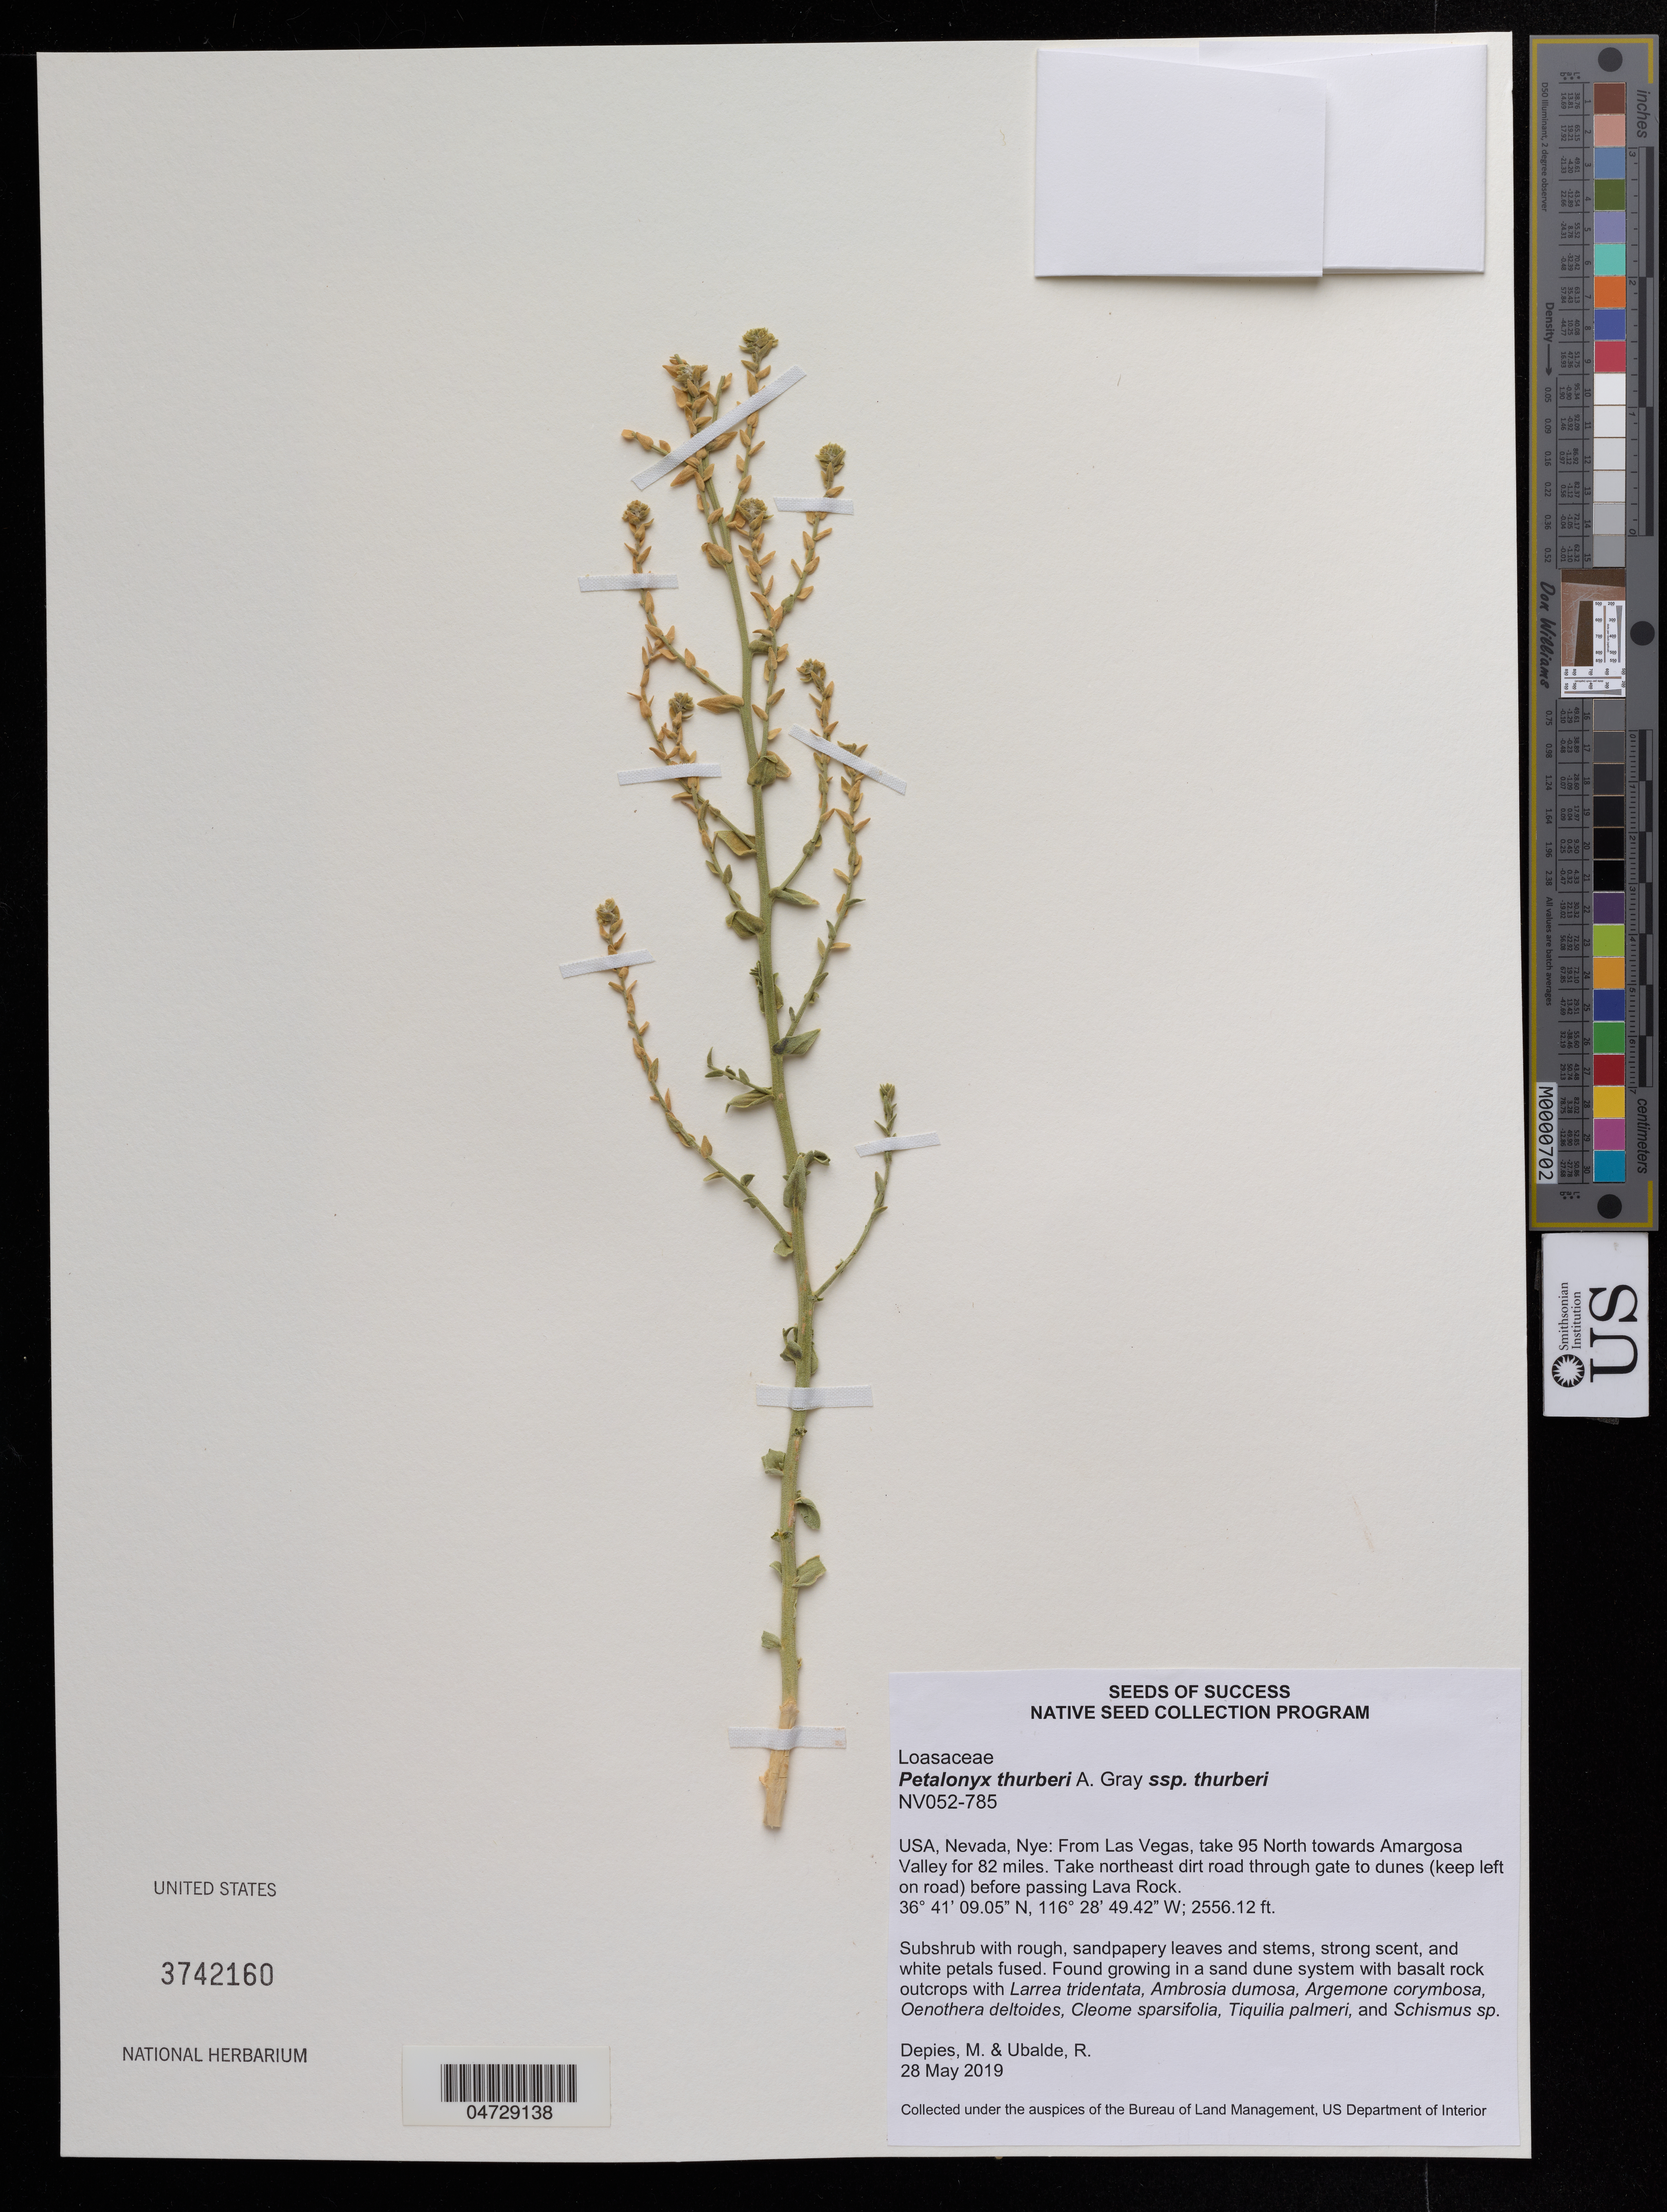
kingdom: Plantae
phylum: Tracheophyta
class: Magnoliopsida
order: Cornales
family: Loasaceae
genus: Petalonyx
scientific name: Petalonyx thurberi subsp. thurberi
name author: A. Gray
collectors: M. Depies & R. Ubalde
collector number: NV052-785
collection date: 2019-05-28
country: United States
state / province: Nevada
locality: Nye: From Las Vegas, take 95 North towards Amargosa Valley for 82 miles, Take northeast dirt road through gate to dunes (keep left on road) before passing Lava Rock.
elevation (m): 779.11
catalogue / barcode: US 3742160